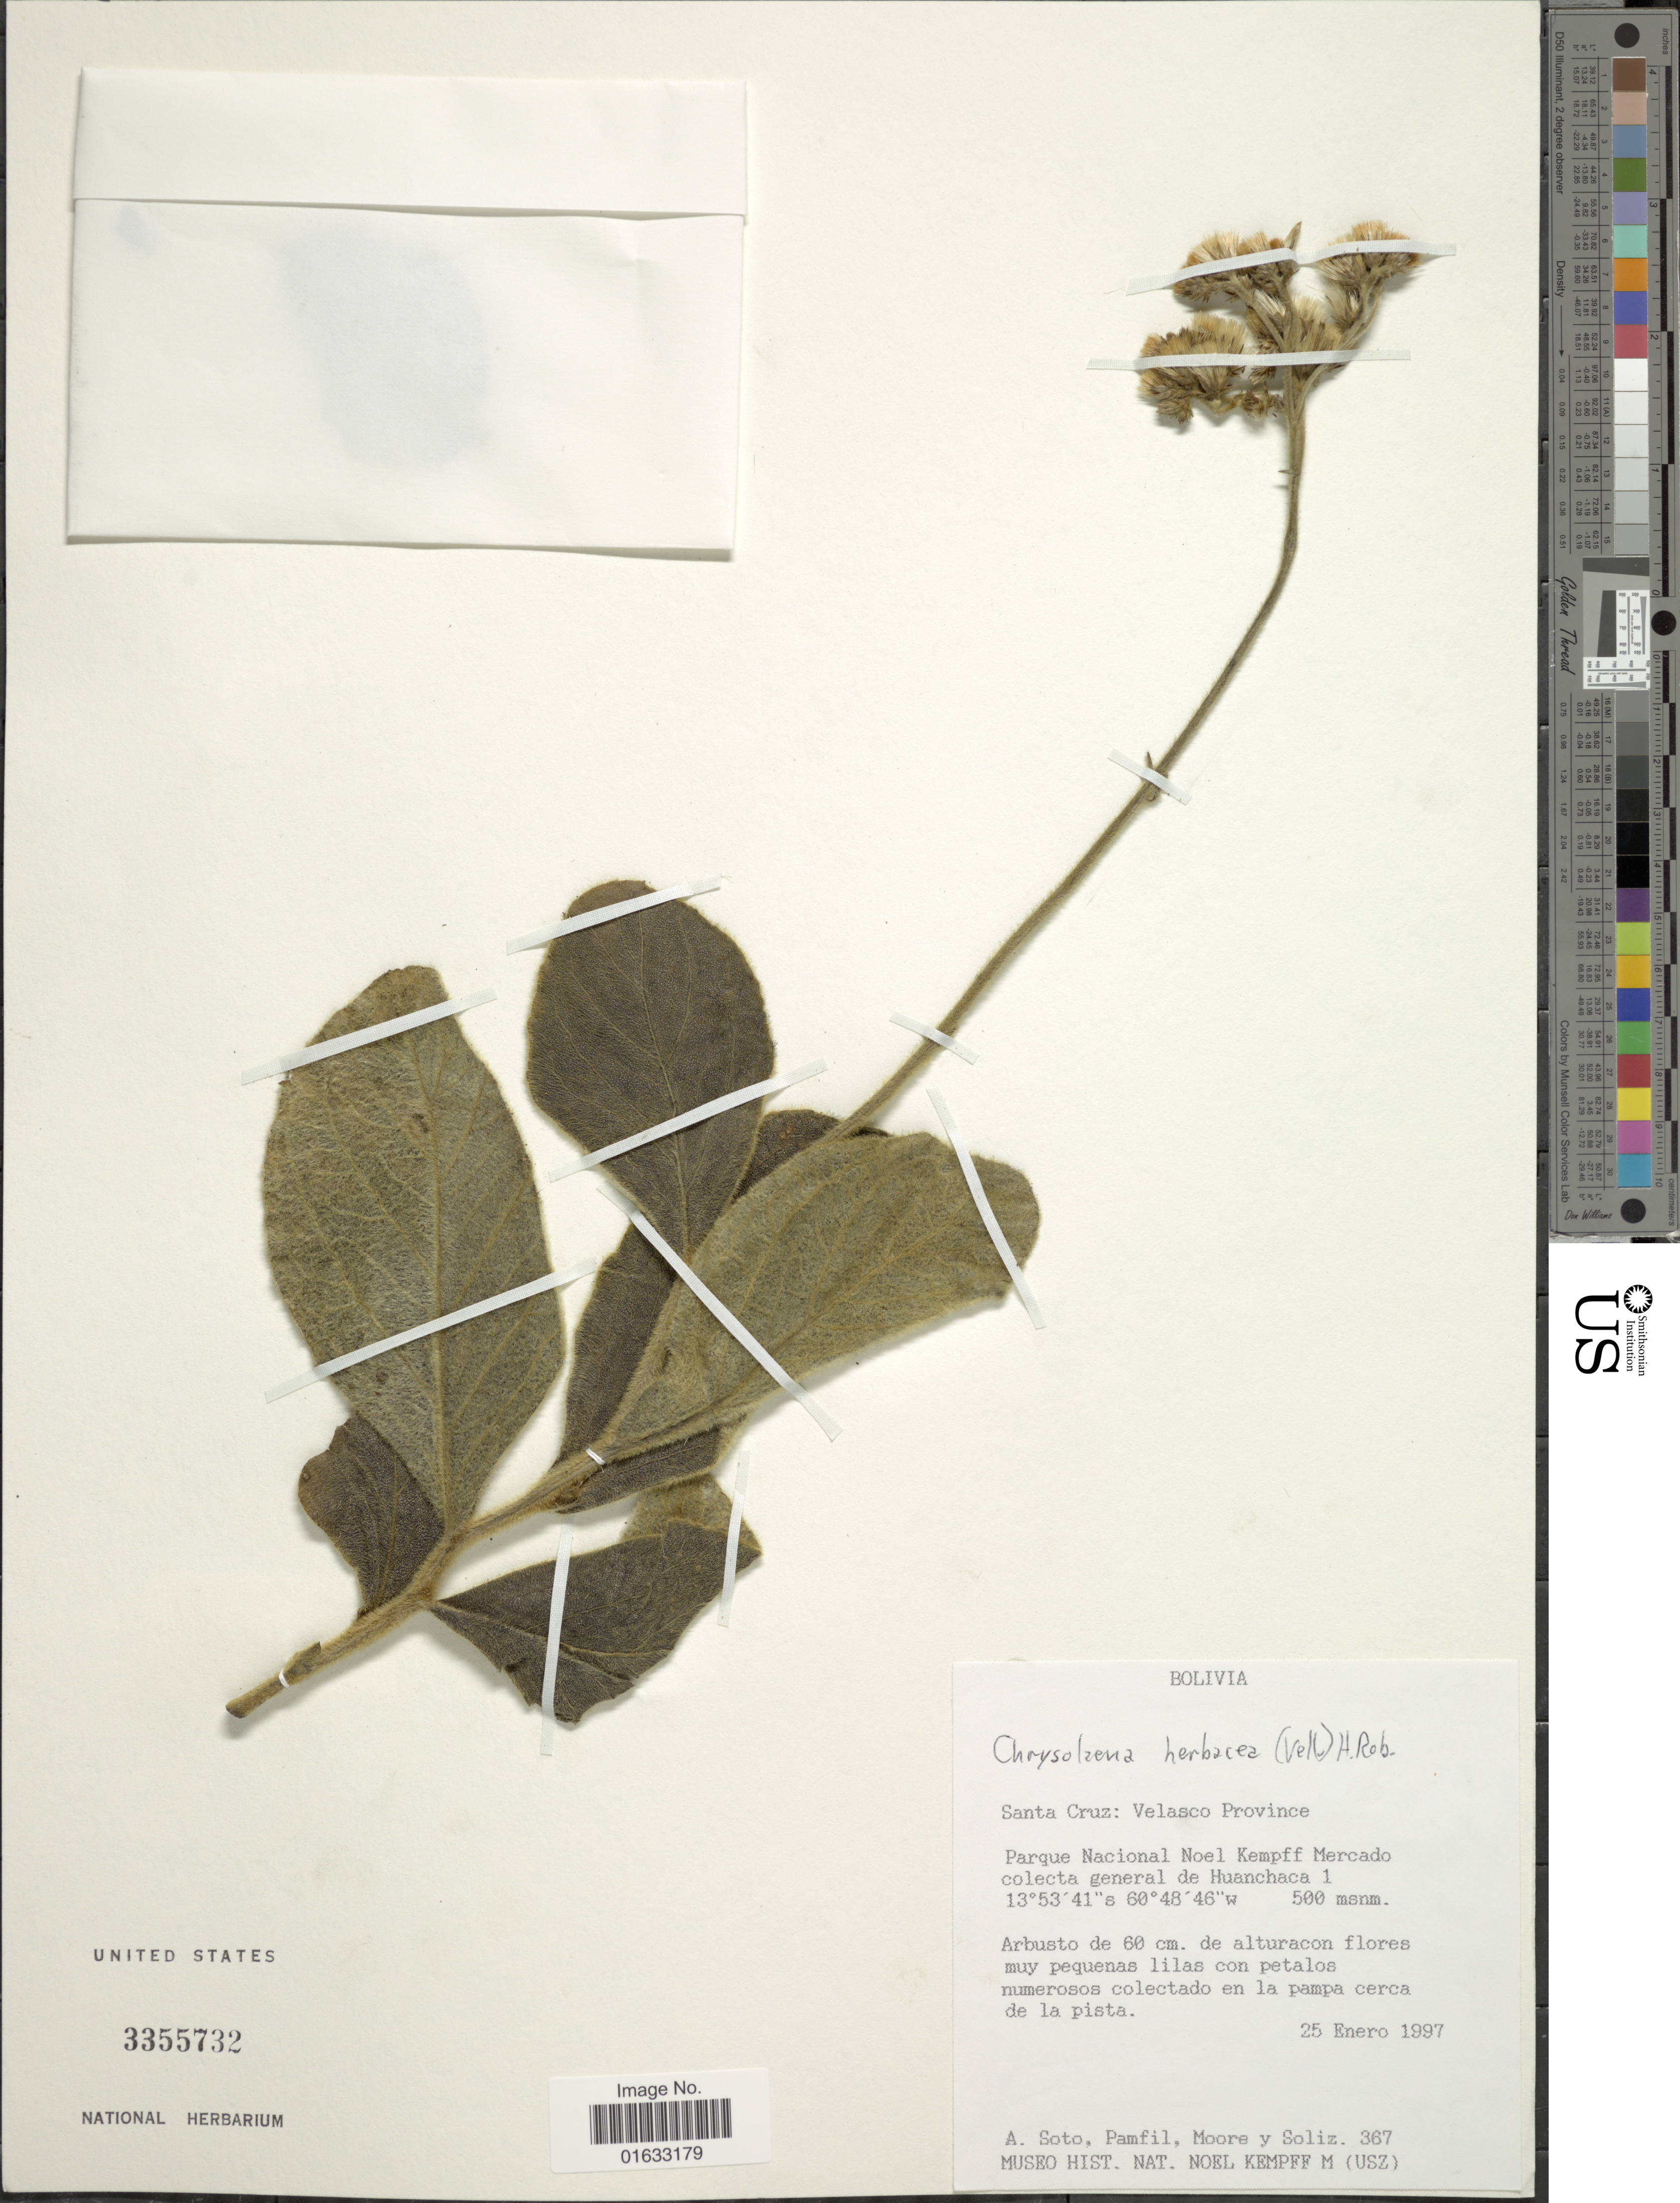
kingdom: Plantae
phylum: Tracheophyta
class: Magnoliopsida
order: Asterales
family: Asteraceae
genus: Chrysolaena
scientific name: Chrysolaena herbacea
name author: (Vell.) H. Rob.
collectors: A. Soto, -. Pamfil, -. Moore & Soliz, --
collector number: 367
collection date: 1997-01-25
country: Bolivia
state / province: Santa Cruz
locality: Santa Cruz, Velasco Province, Parque Nacional Noel Kempff Mercado, general de Huanchaca 1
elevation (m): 500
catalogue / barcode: US 3355732